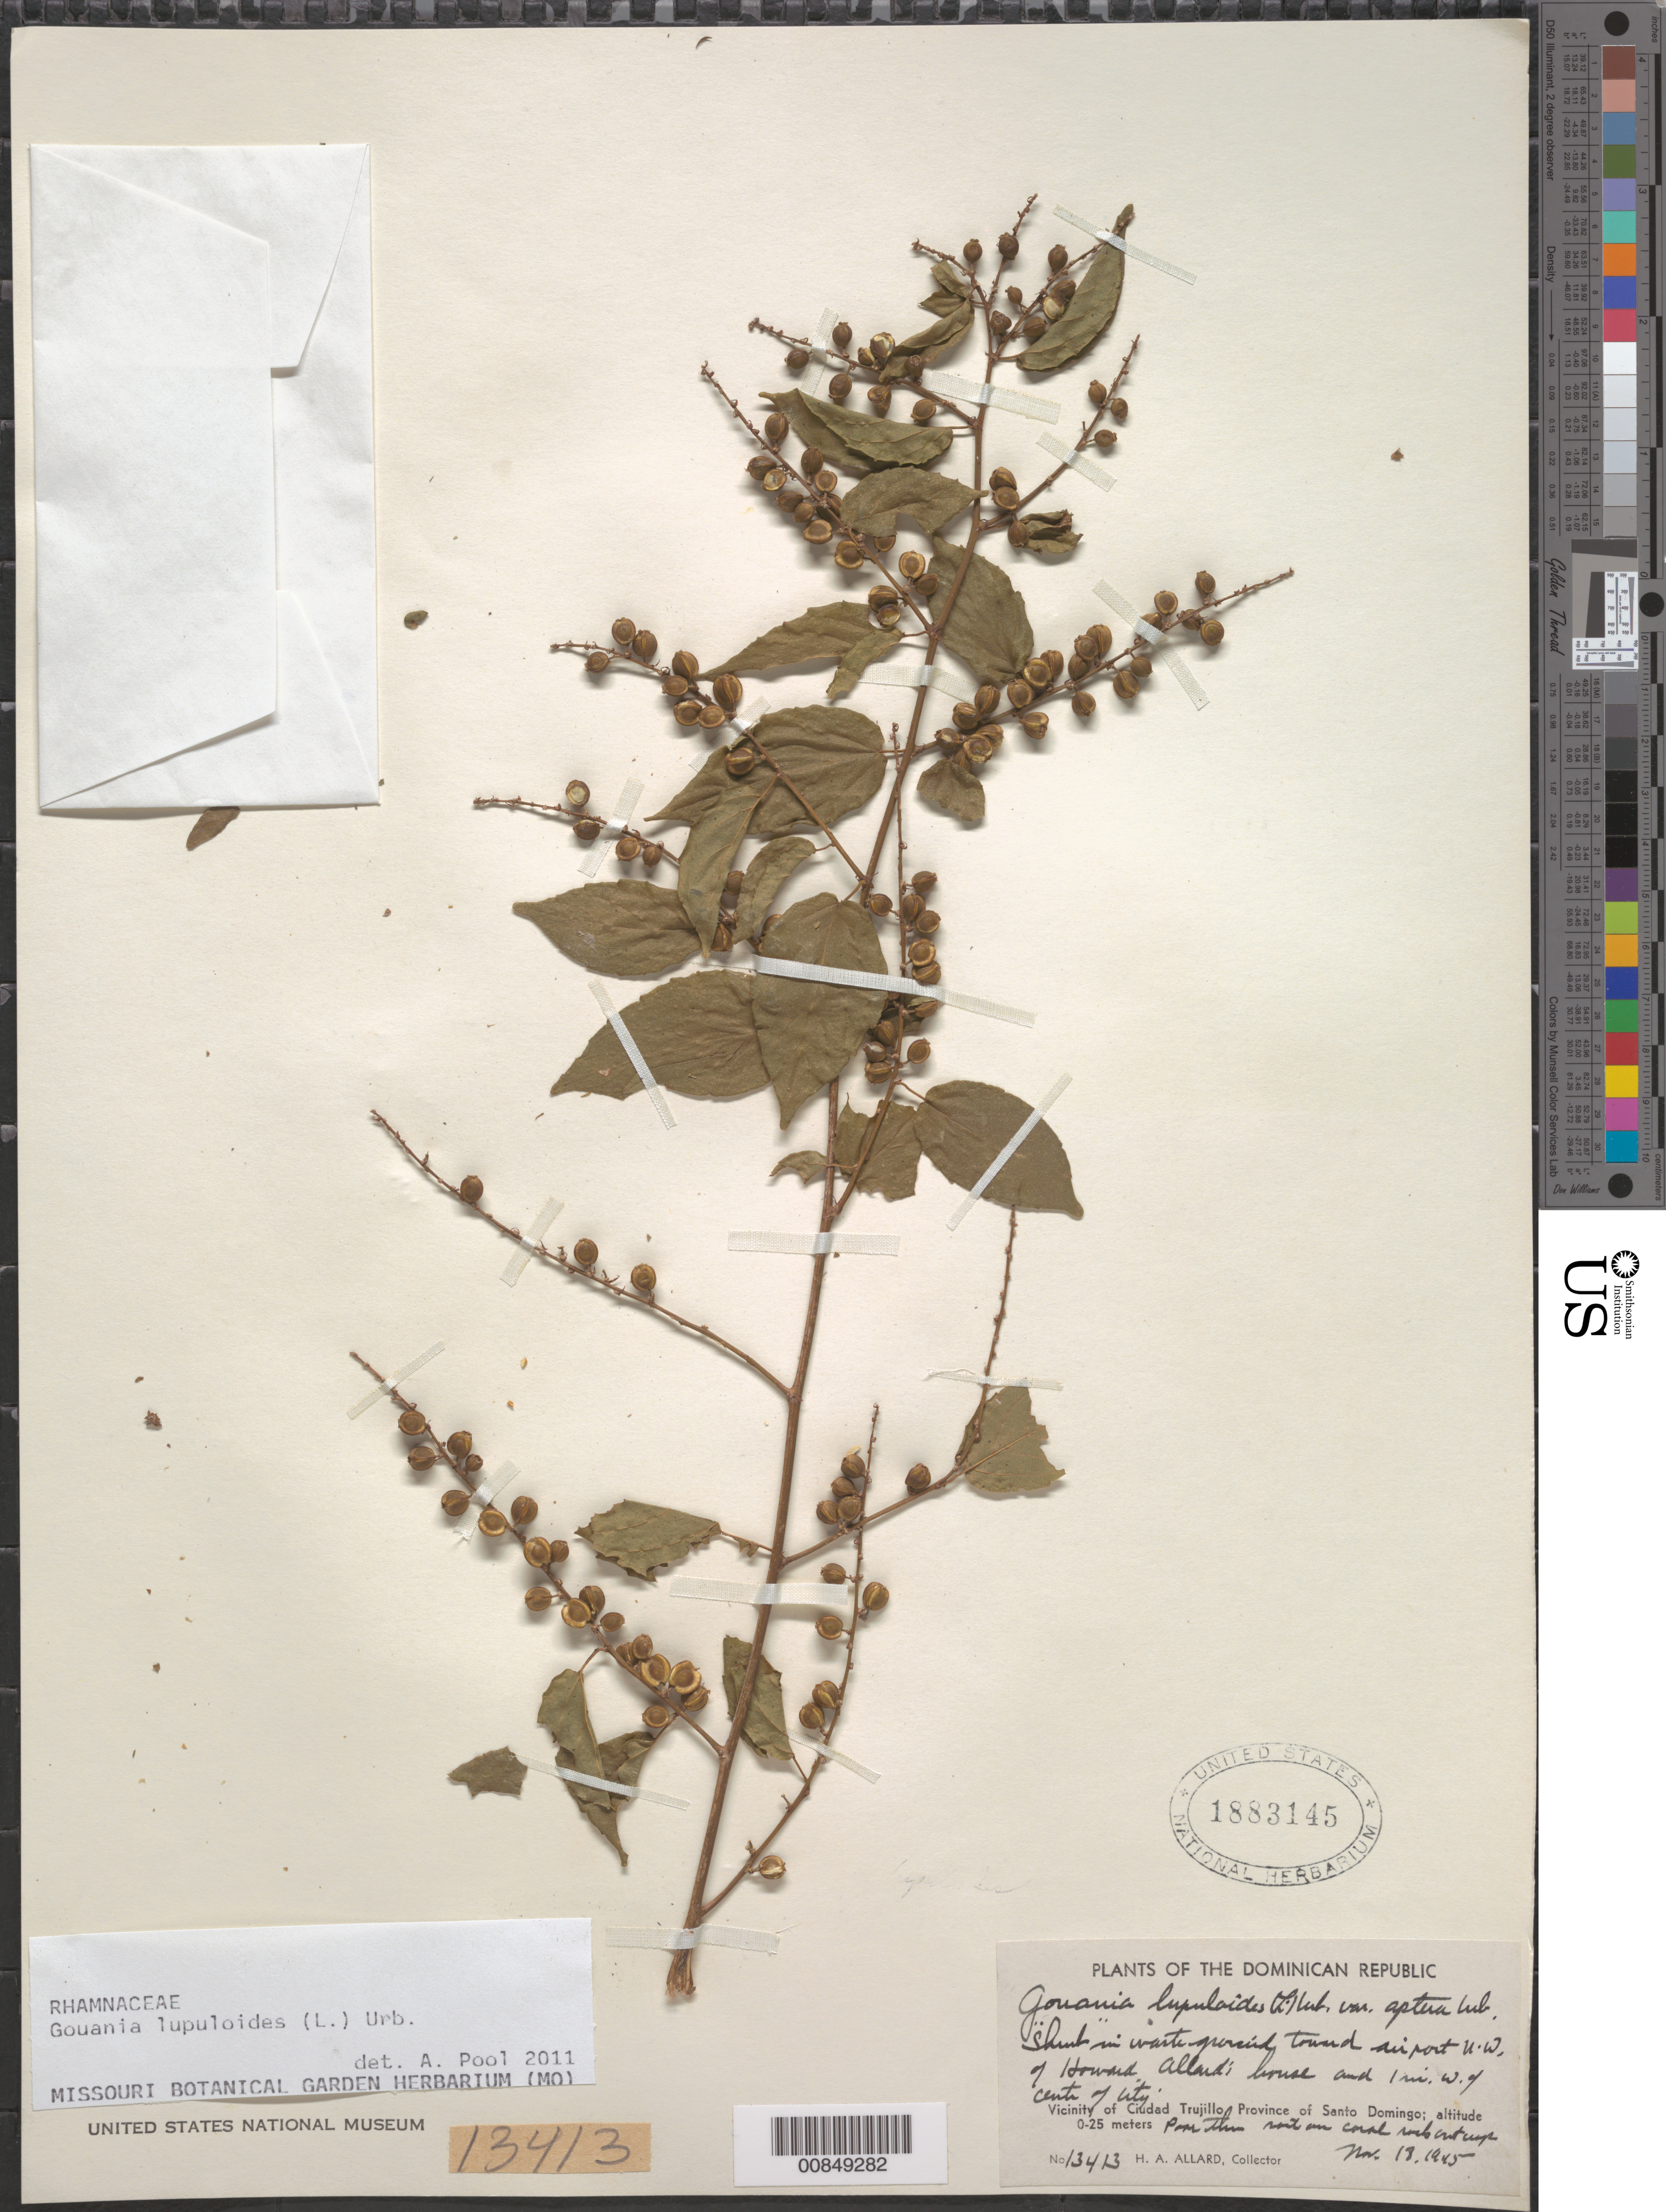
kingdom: Plantae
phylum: Tracheophyta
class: Magnoliopsida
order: Rosales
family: Rhamnaceae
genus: Gouania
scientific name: Gouania lupuloides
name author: (L.) Urb.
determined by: Pool, A., (MO), Missouri Botanical Garden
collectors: H. A. Allard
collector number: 13413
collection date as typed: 18 Nov 1945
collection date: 1945-11-18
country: Dominican Republic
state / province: Distrito Nacional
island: Hispaniola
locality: Vicinity of Santo Domingo City, toward airport NW of Howard Allard's home, 1 mile W of center of city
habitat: In waste ground, paper thin soil on coral rock outcrop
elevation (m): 0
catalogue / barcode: US 1883145